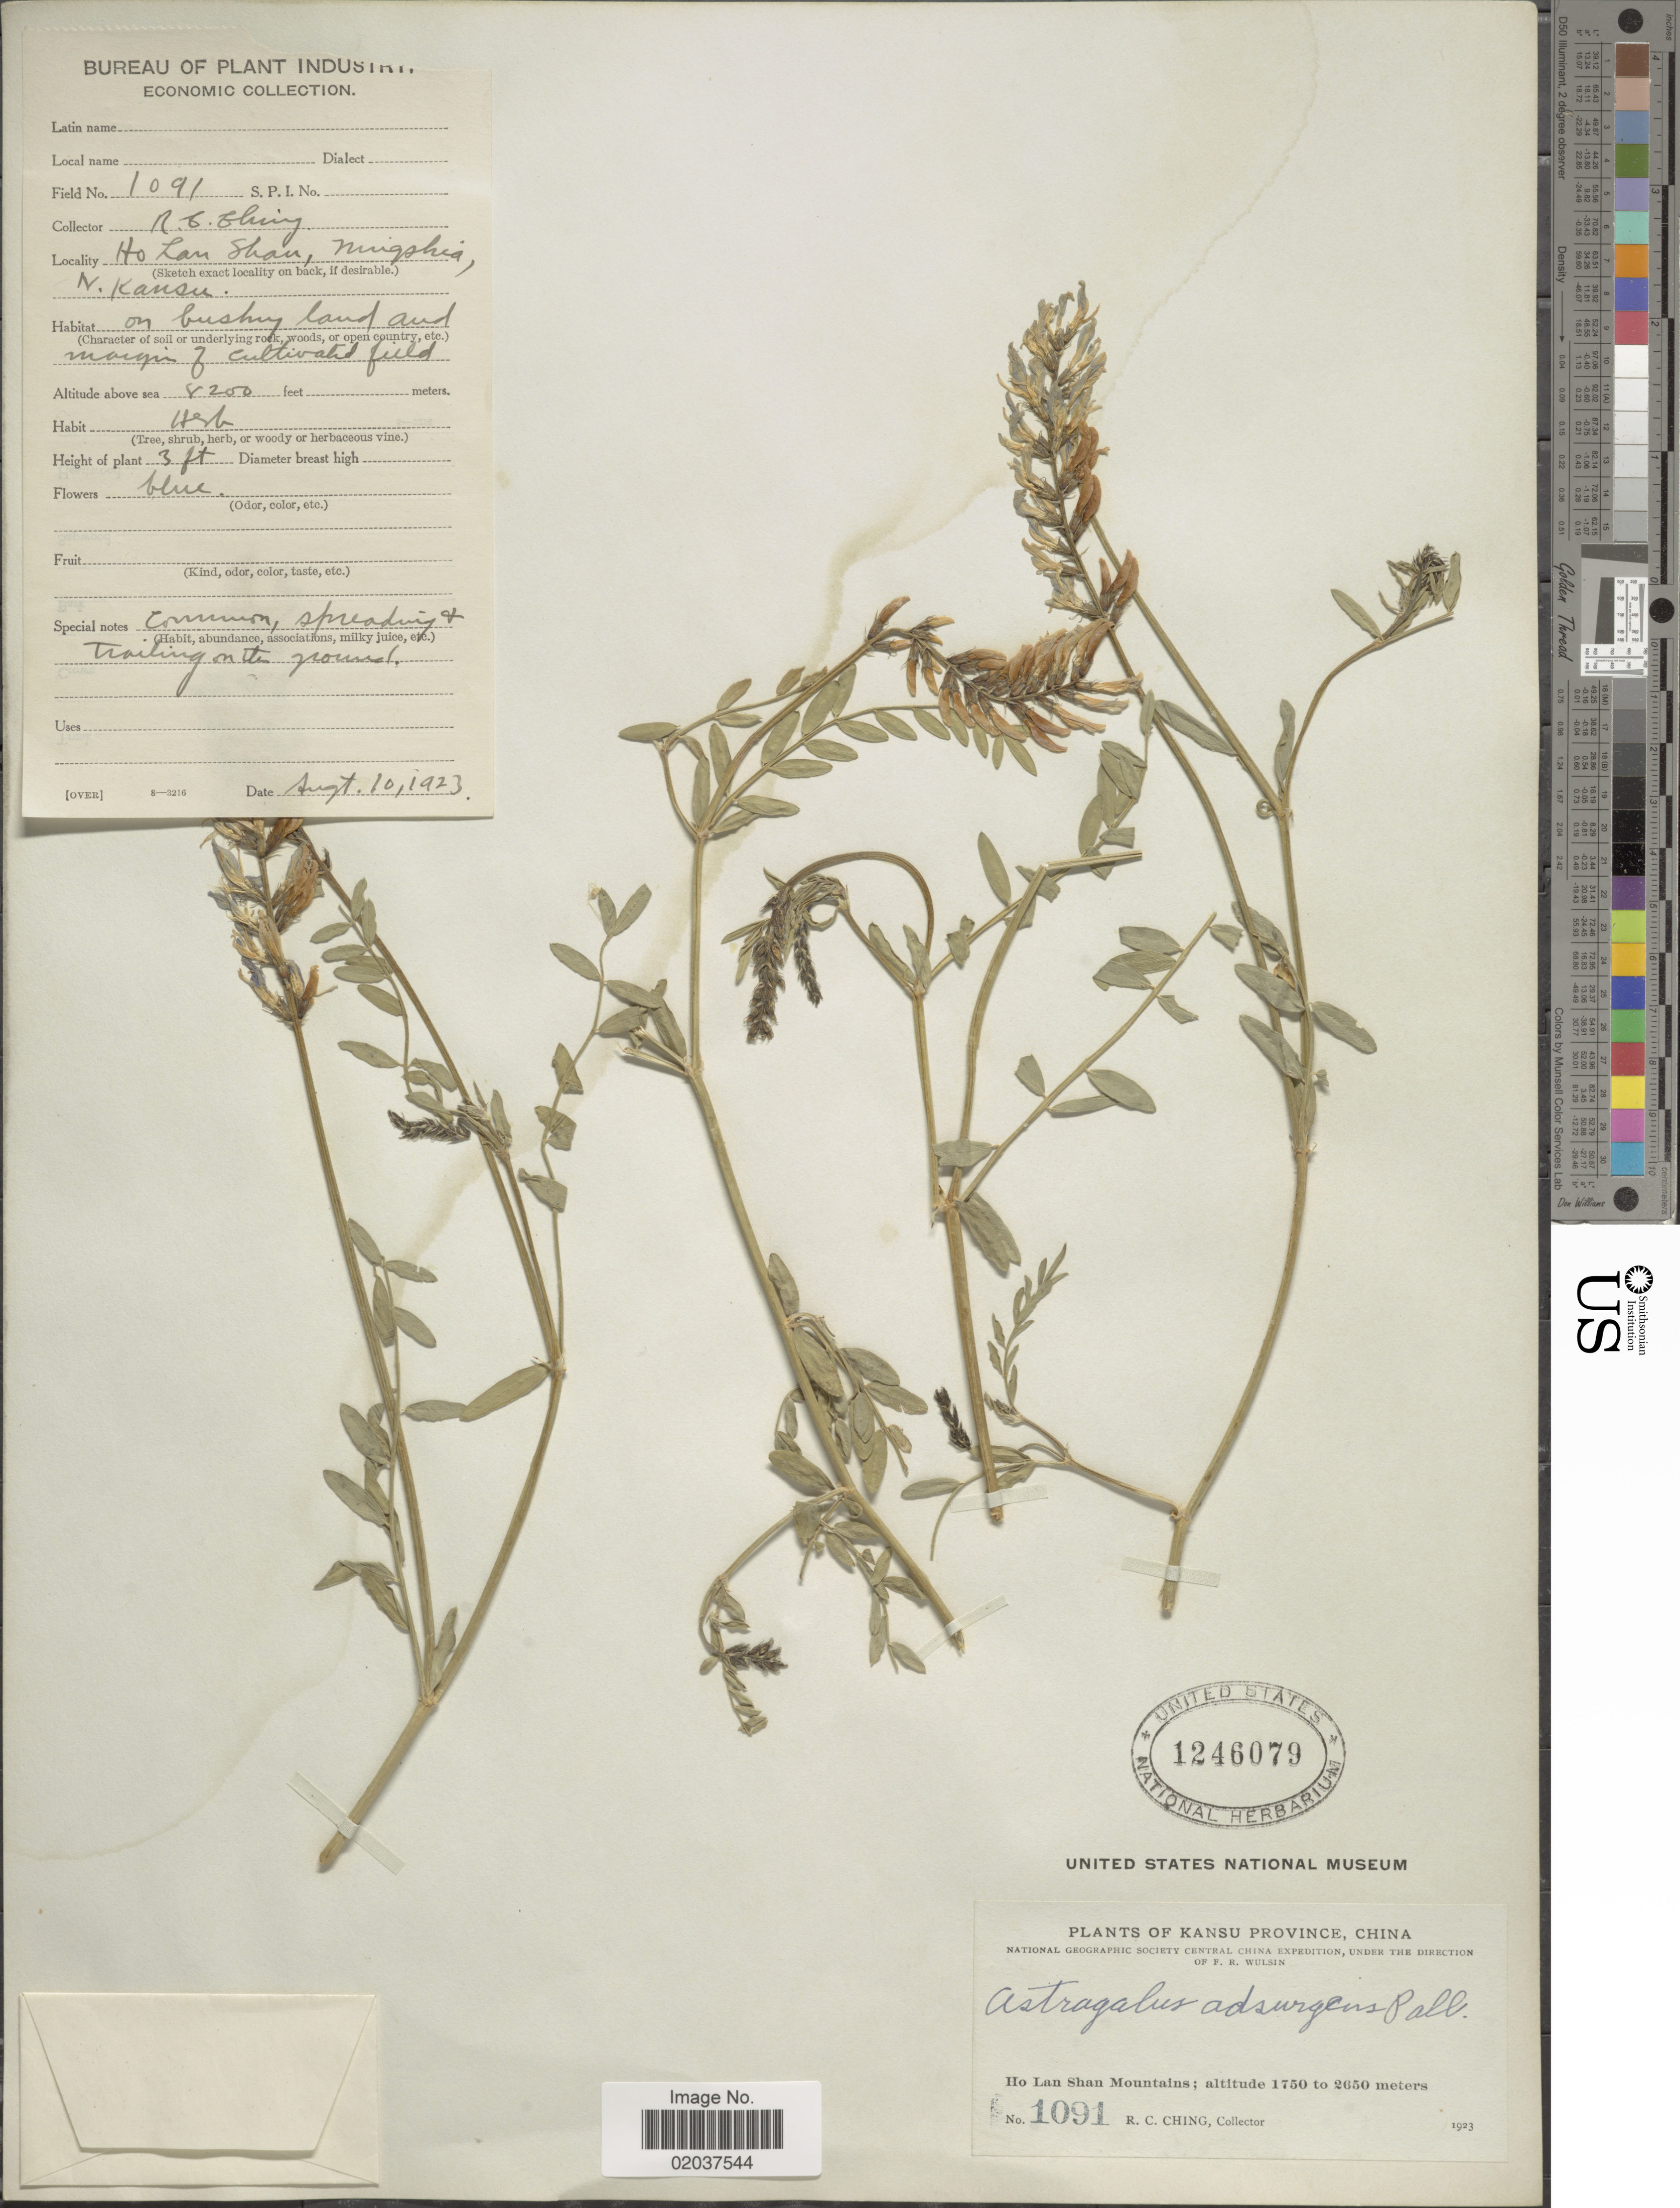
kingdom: Plantae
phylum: Tracheophyta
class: Magnoliopsida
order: Fabales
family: Fabaceae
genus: Astragalus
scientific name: Astragalus adsurgens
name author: Pall.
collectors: R. C. Ching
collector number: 1091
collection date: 1923-08-10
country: China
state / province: Gansu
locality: Kansu Province, Ho Lan Shan Mountains, Cultivated grounds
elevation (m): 2499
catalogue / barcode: US 1246079